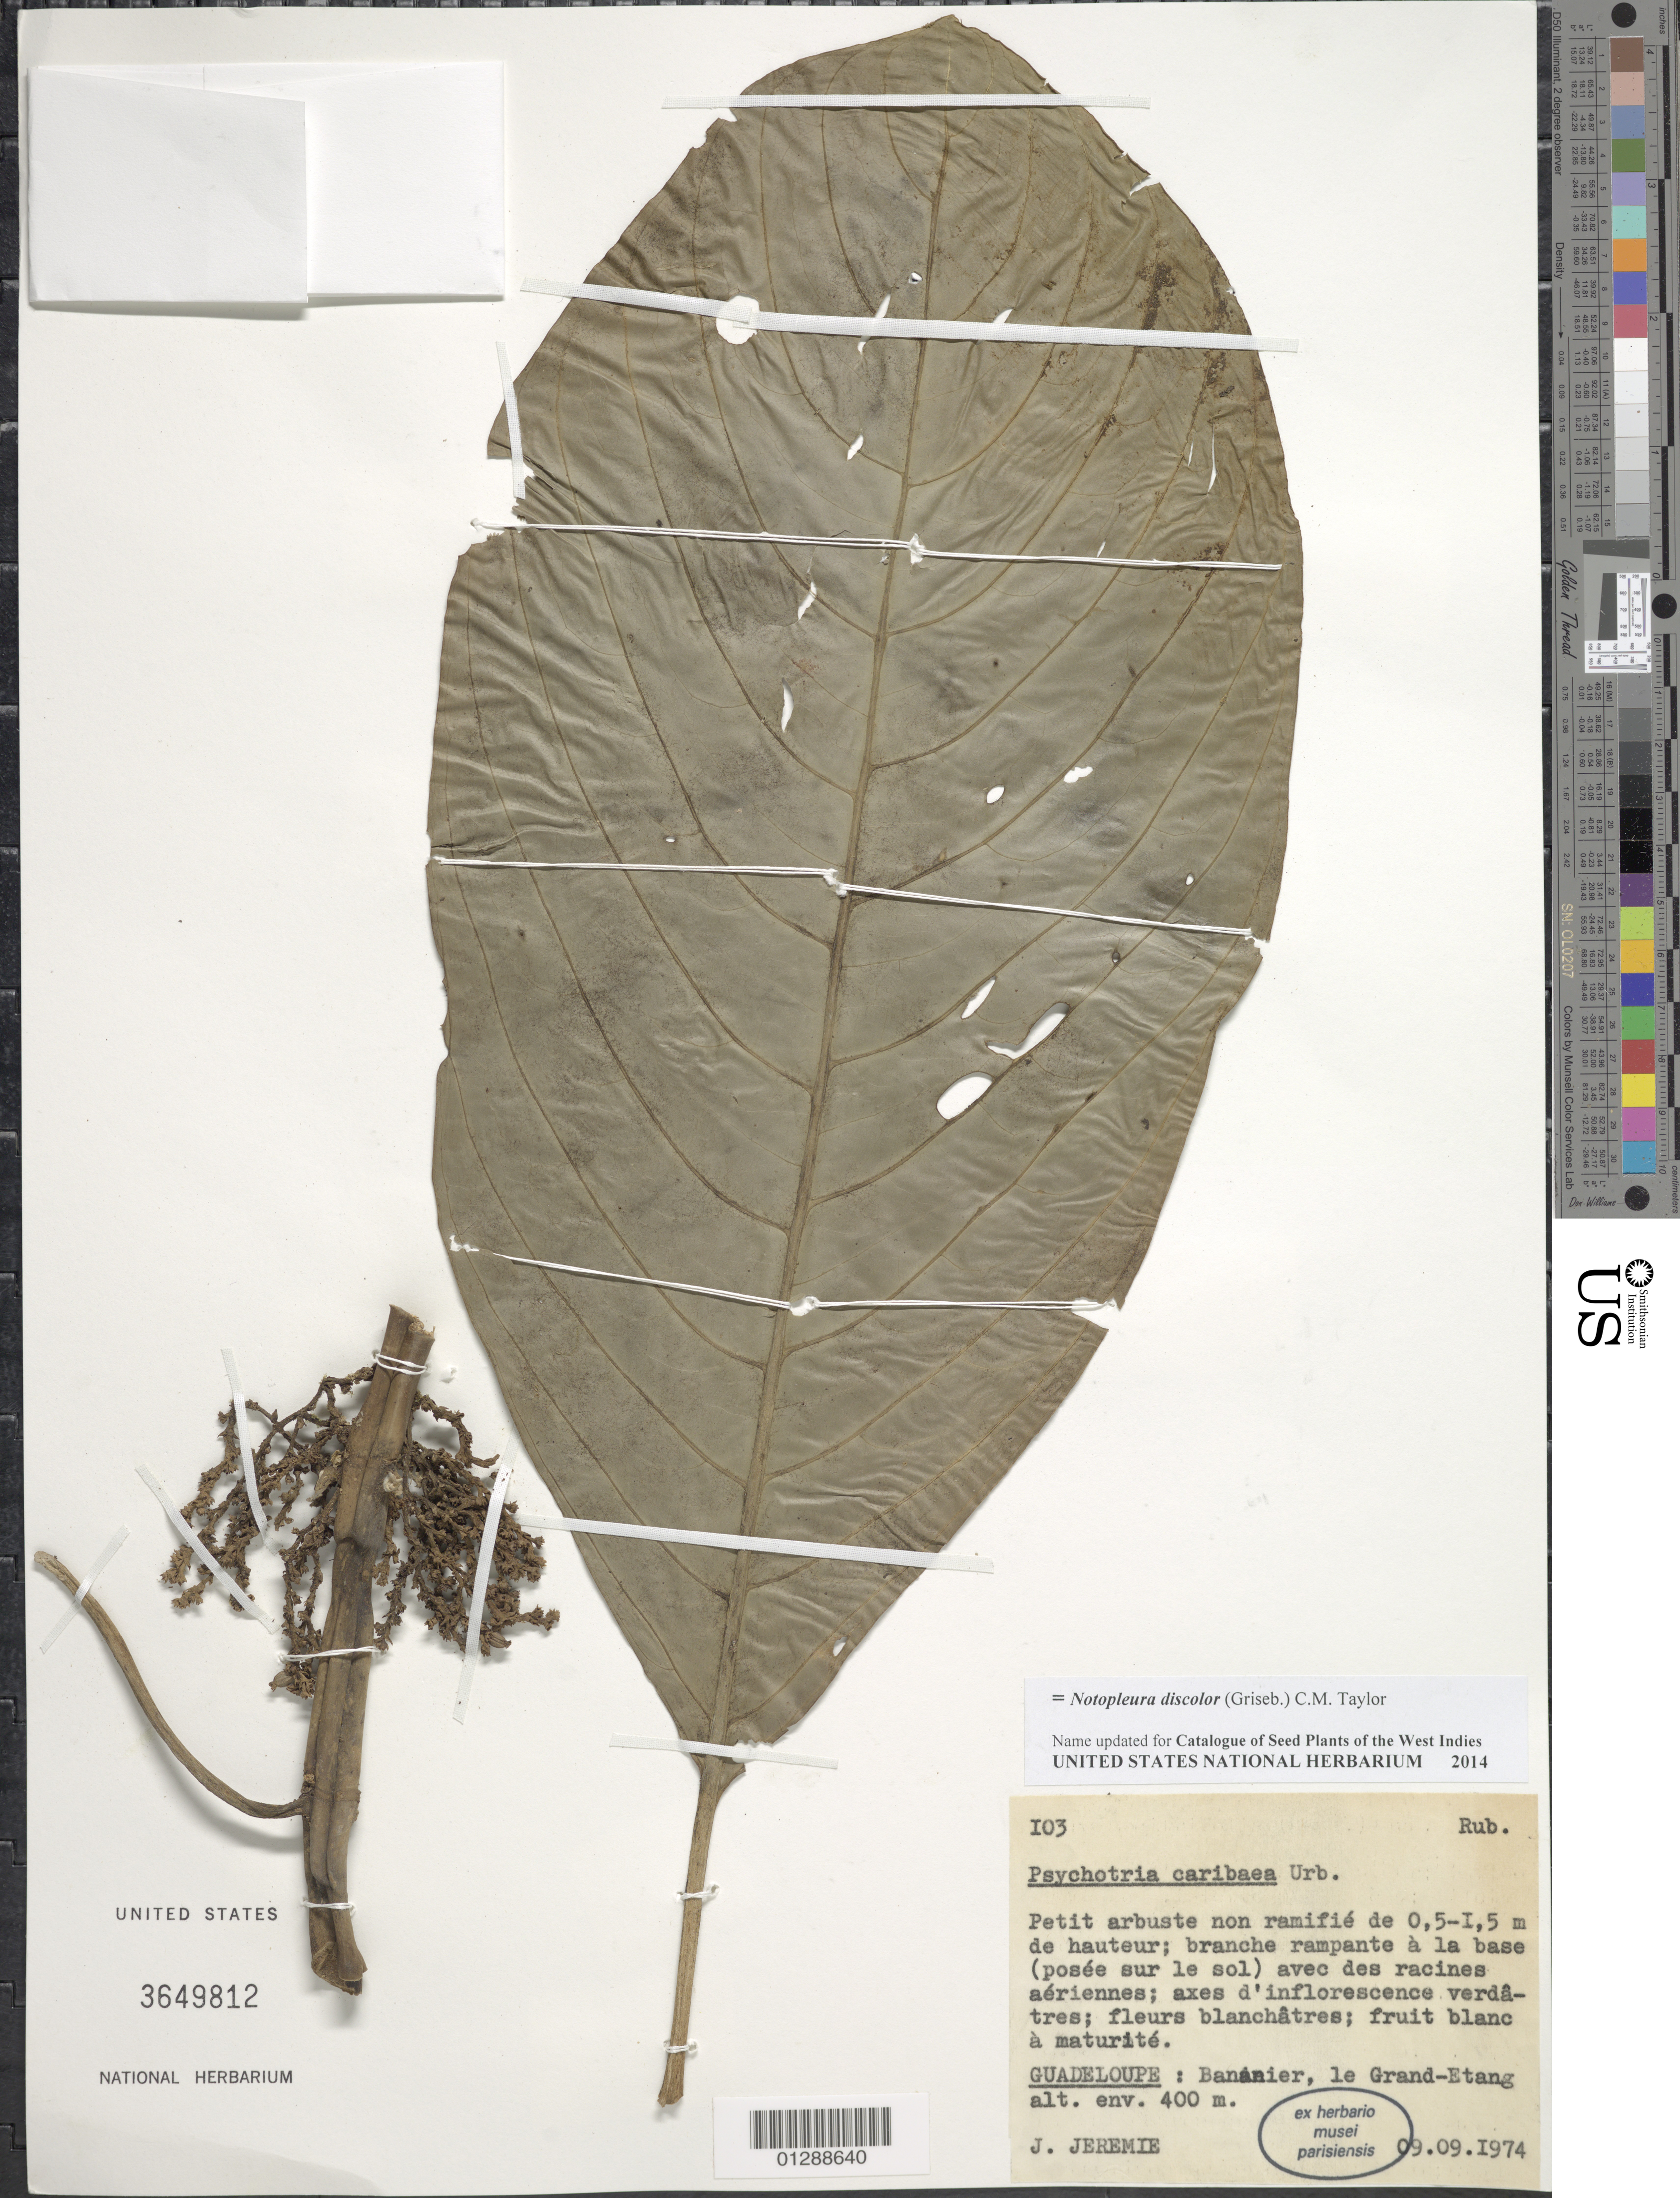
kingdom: Plantae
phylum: Tracheophyta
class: Magnoliopsida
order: Gentianales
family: Rubiaceae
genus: Notopleura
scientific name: Notopleura discolor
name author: (Griseb.) C.M. Taylor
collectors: J. Jérémie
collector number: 103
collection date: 1974-09-09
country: Guadeloupe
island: Basse-Terre I.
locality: Bananier, Le Grand Etang.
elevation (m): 400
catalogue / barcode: US 3649812